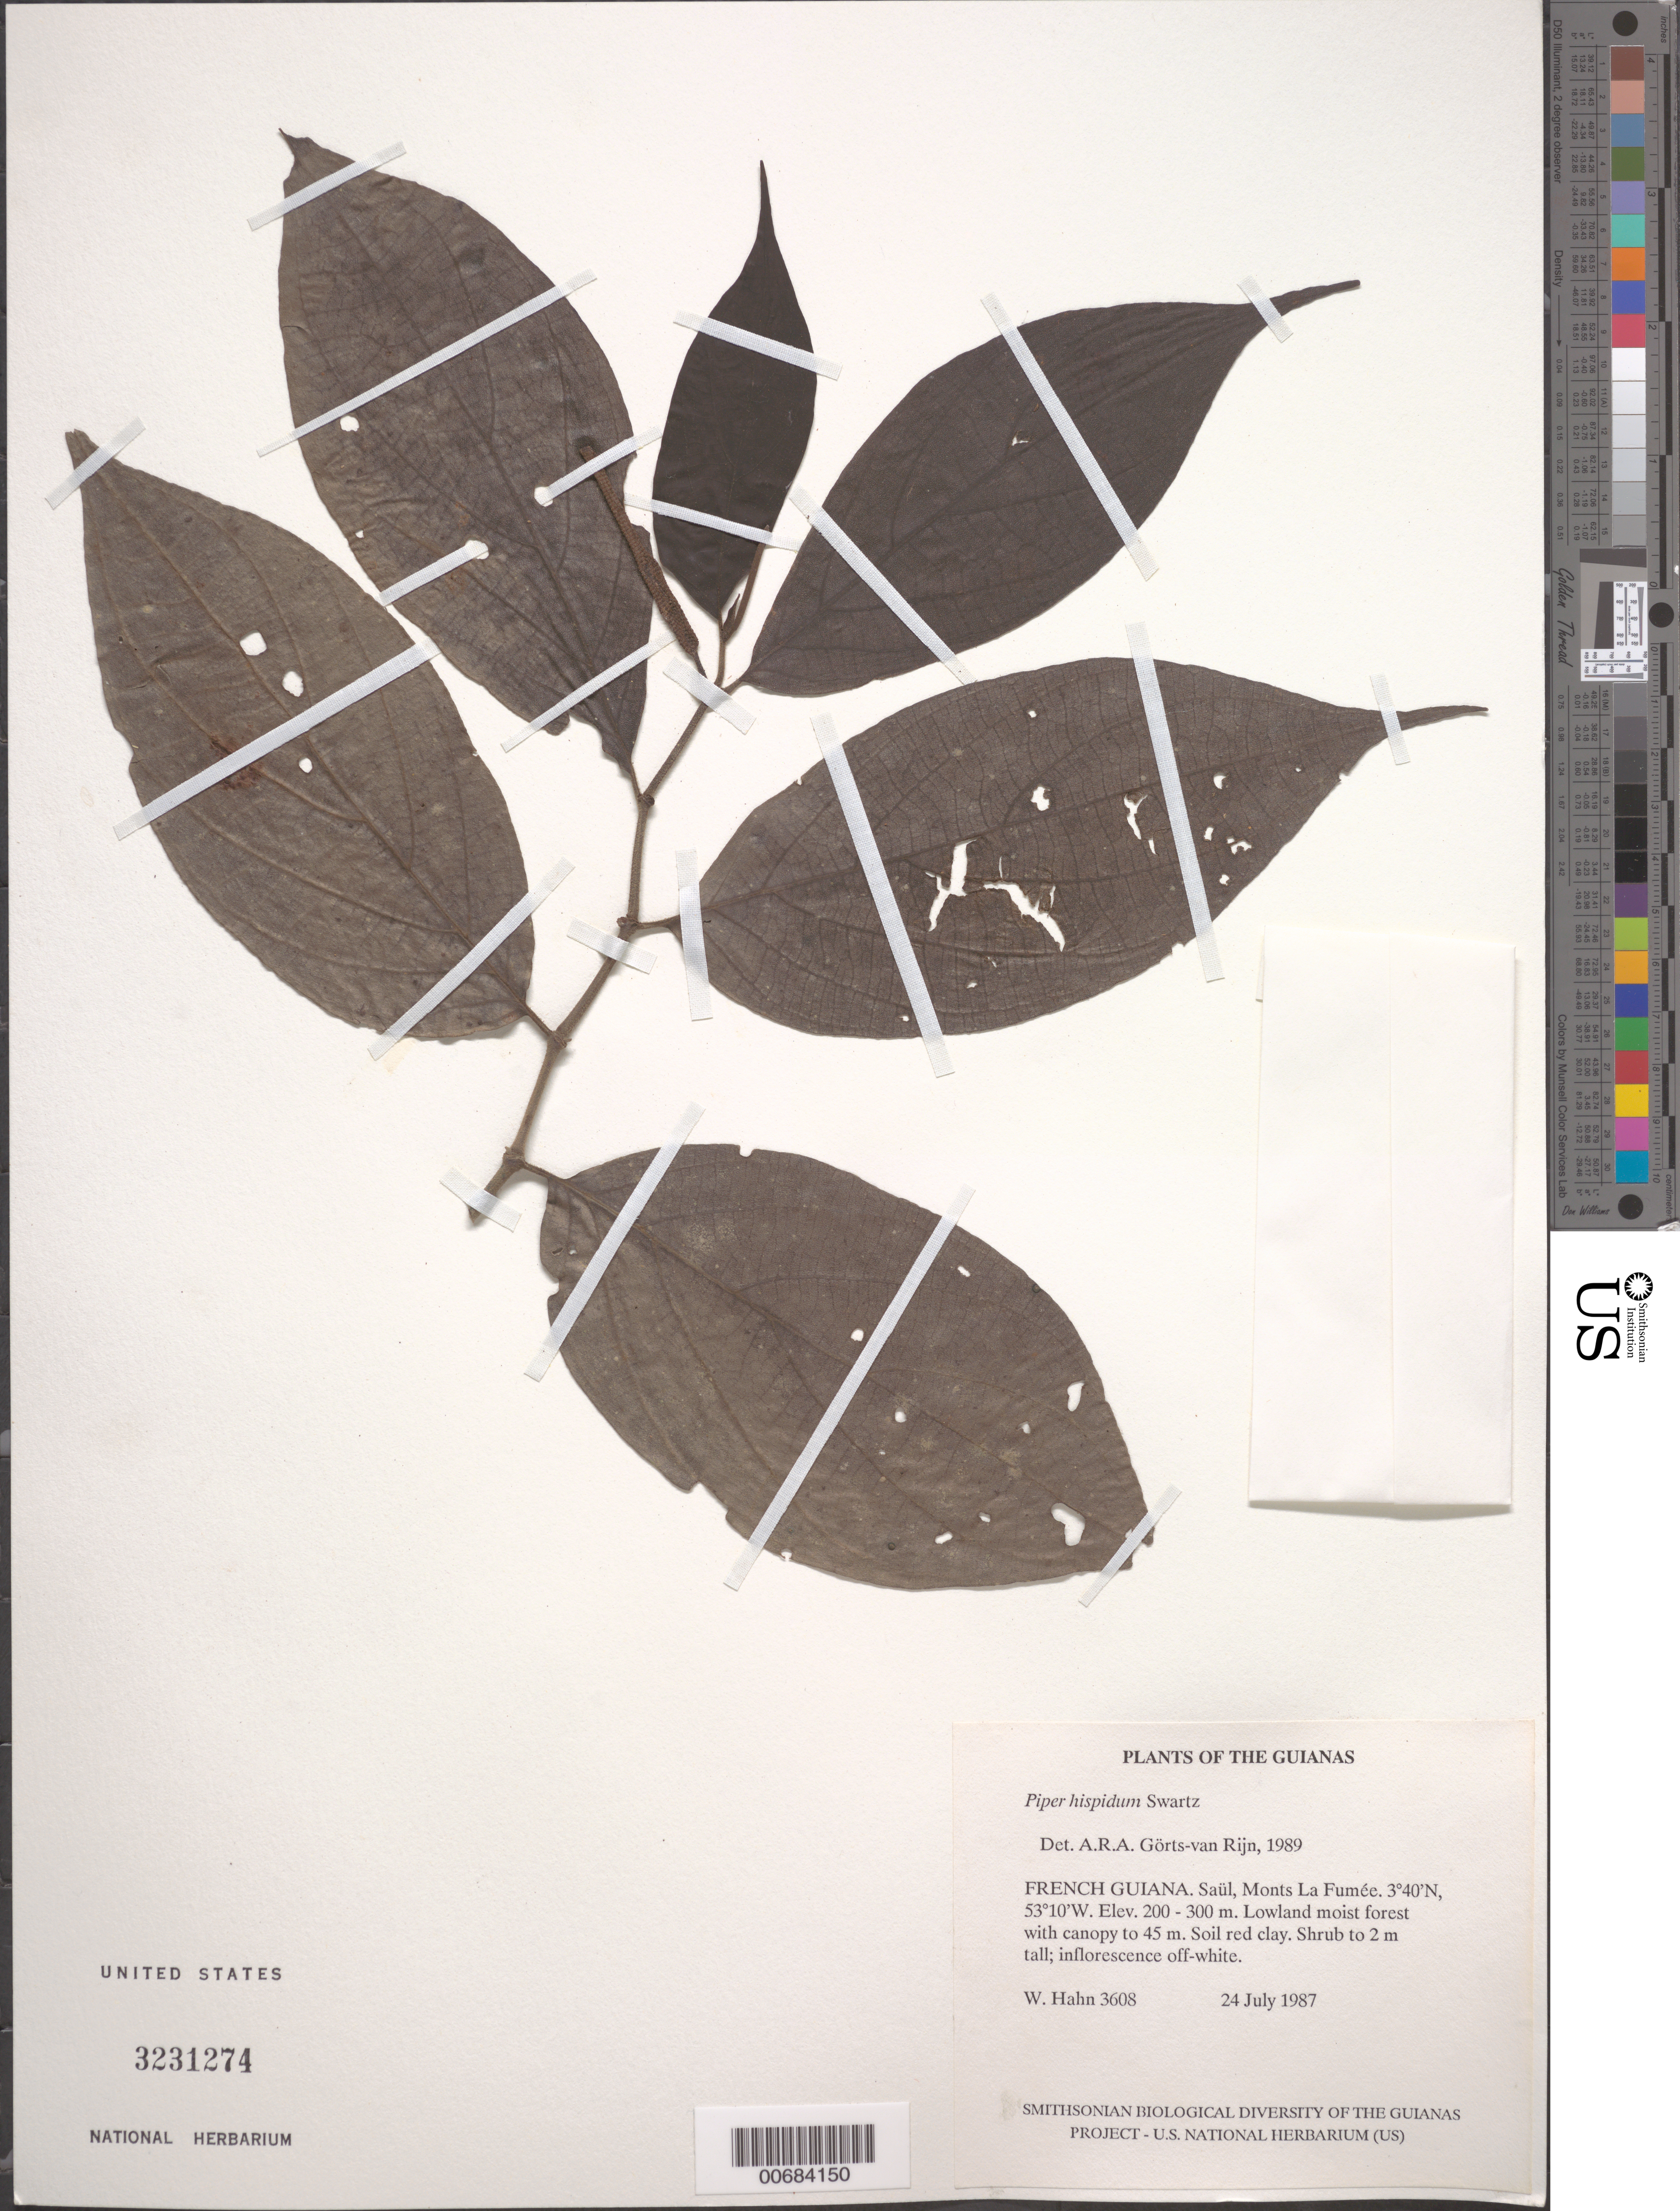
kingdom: Plantae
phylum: Tracheophyta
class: Magnoliopsida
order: Piperales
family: Piperaceae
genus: Piper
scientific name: Piper hispidum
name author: Sw.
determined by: Görts-van Rijn, A. R. A.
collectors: W. Hahn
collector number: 3608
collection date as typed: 24 July 1987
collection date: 1987-07-24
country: French Guiana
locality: Saül, Monts La Fumée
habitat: Lowland moist forest with canopy to 45 m. Soil red clay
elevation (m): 200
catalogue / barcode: US 3231274